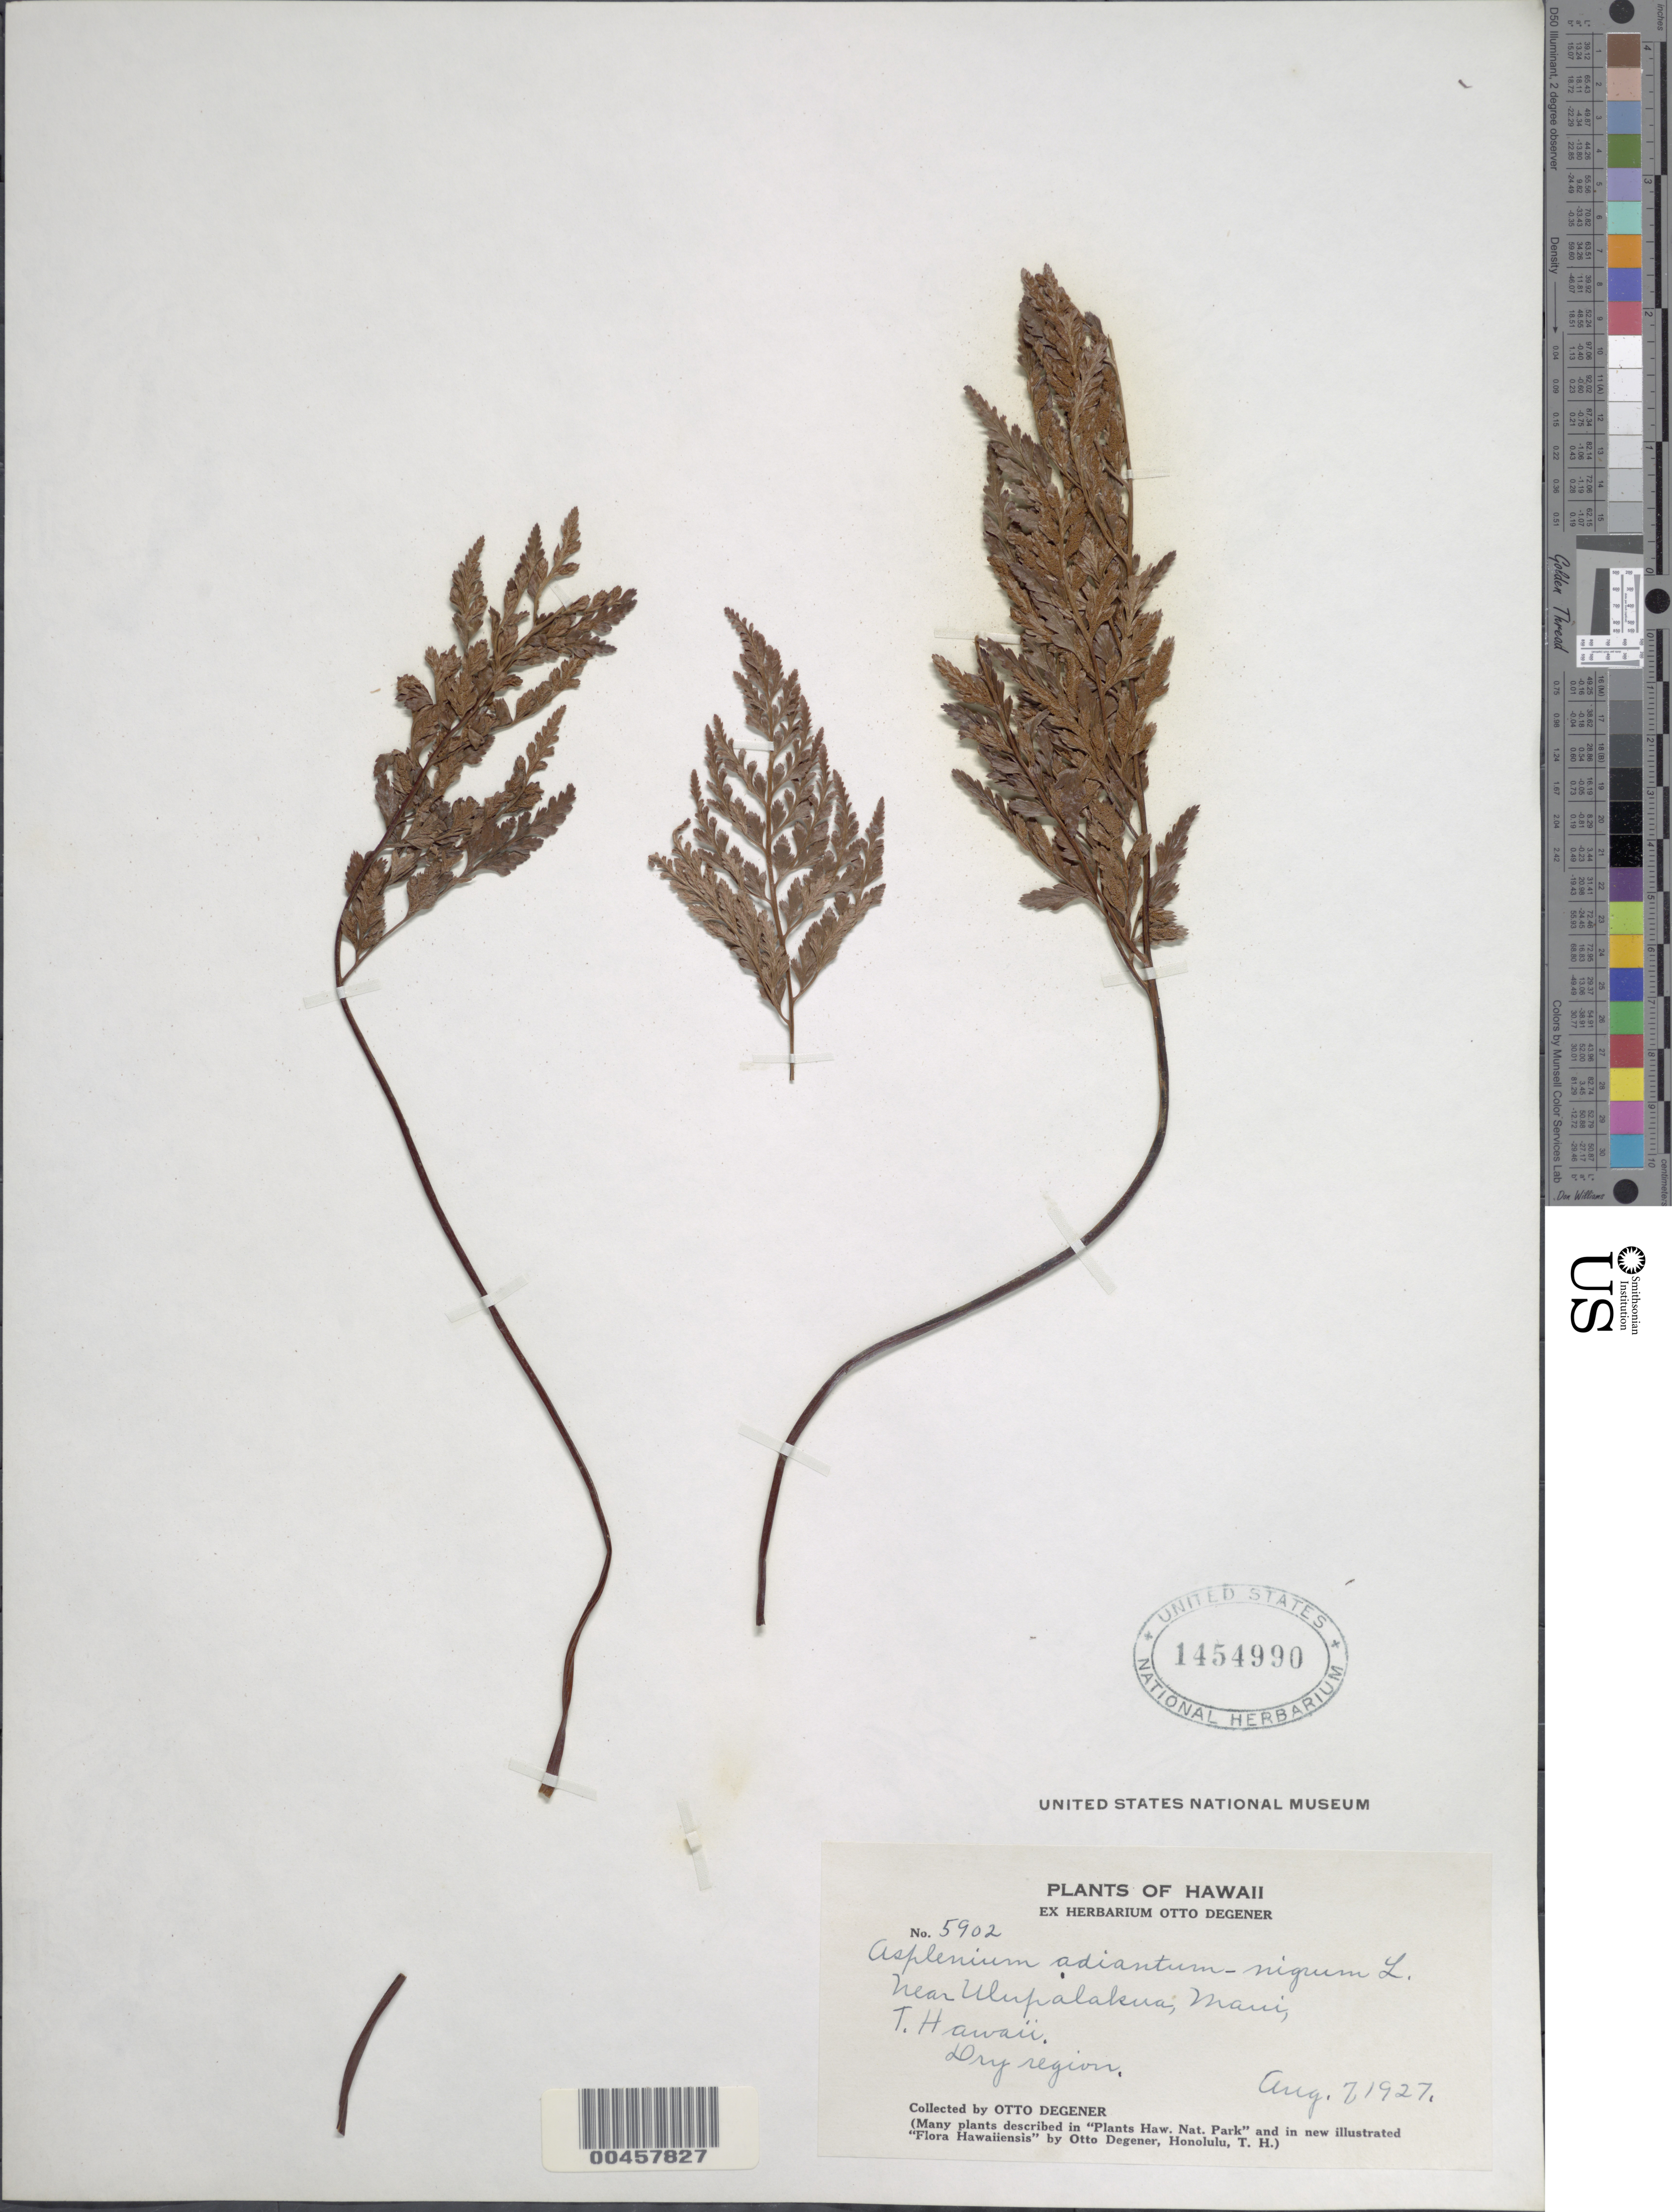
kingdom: Plantae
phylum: Tracheophyta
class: Polypodiopsida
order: Polypodiales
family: Aspleniaceae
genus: Asplenium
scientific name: Asplenium adiantum-nigrum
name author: L.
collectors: O. Degener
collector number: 5902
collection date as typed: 7 Aug 1927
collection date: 1927-08-07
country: United States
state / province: Hawaii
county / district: Maui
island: Maui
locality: Near Ulupalakua, Maui, T. Hawaii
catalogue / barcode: US 1454990